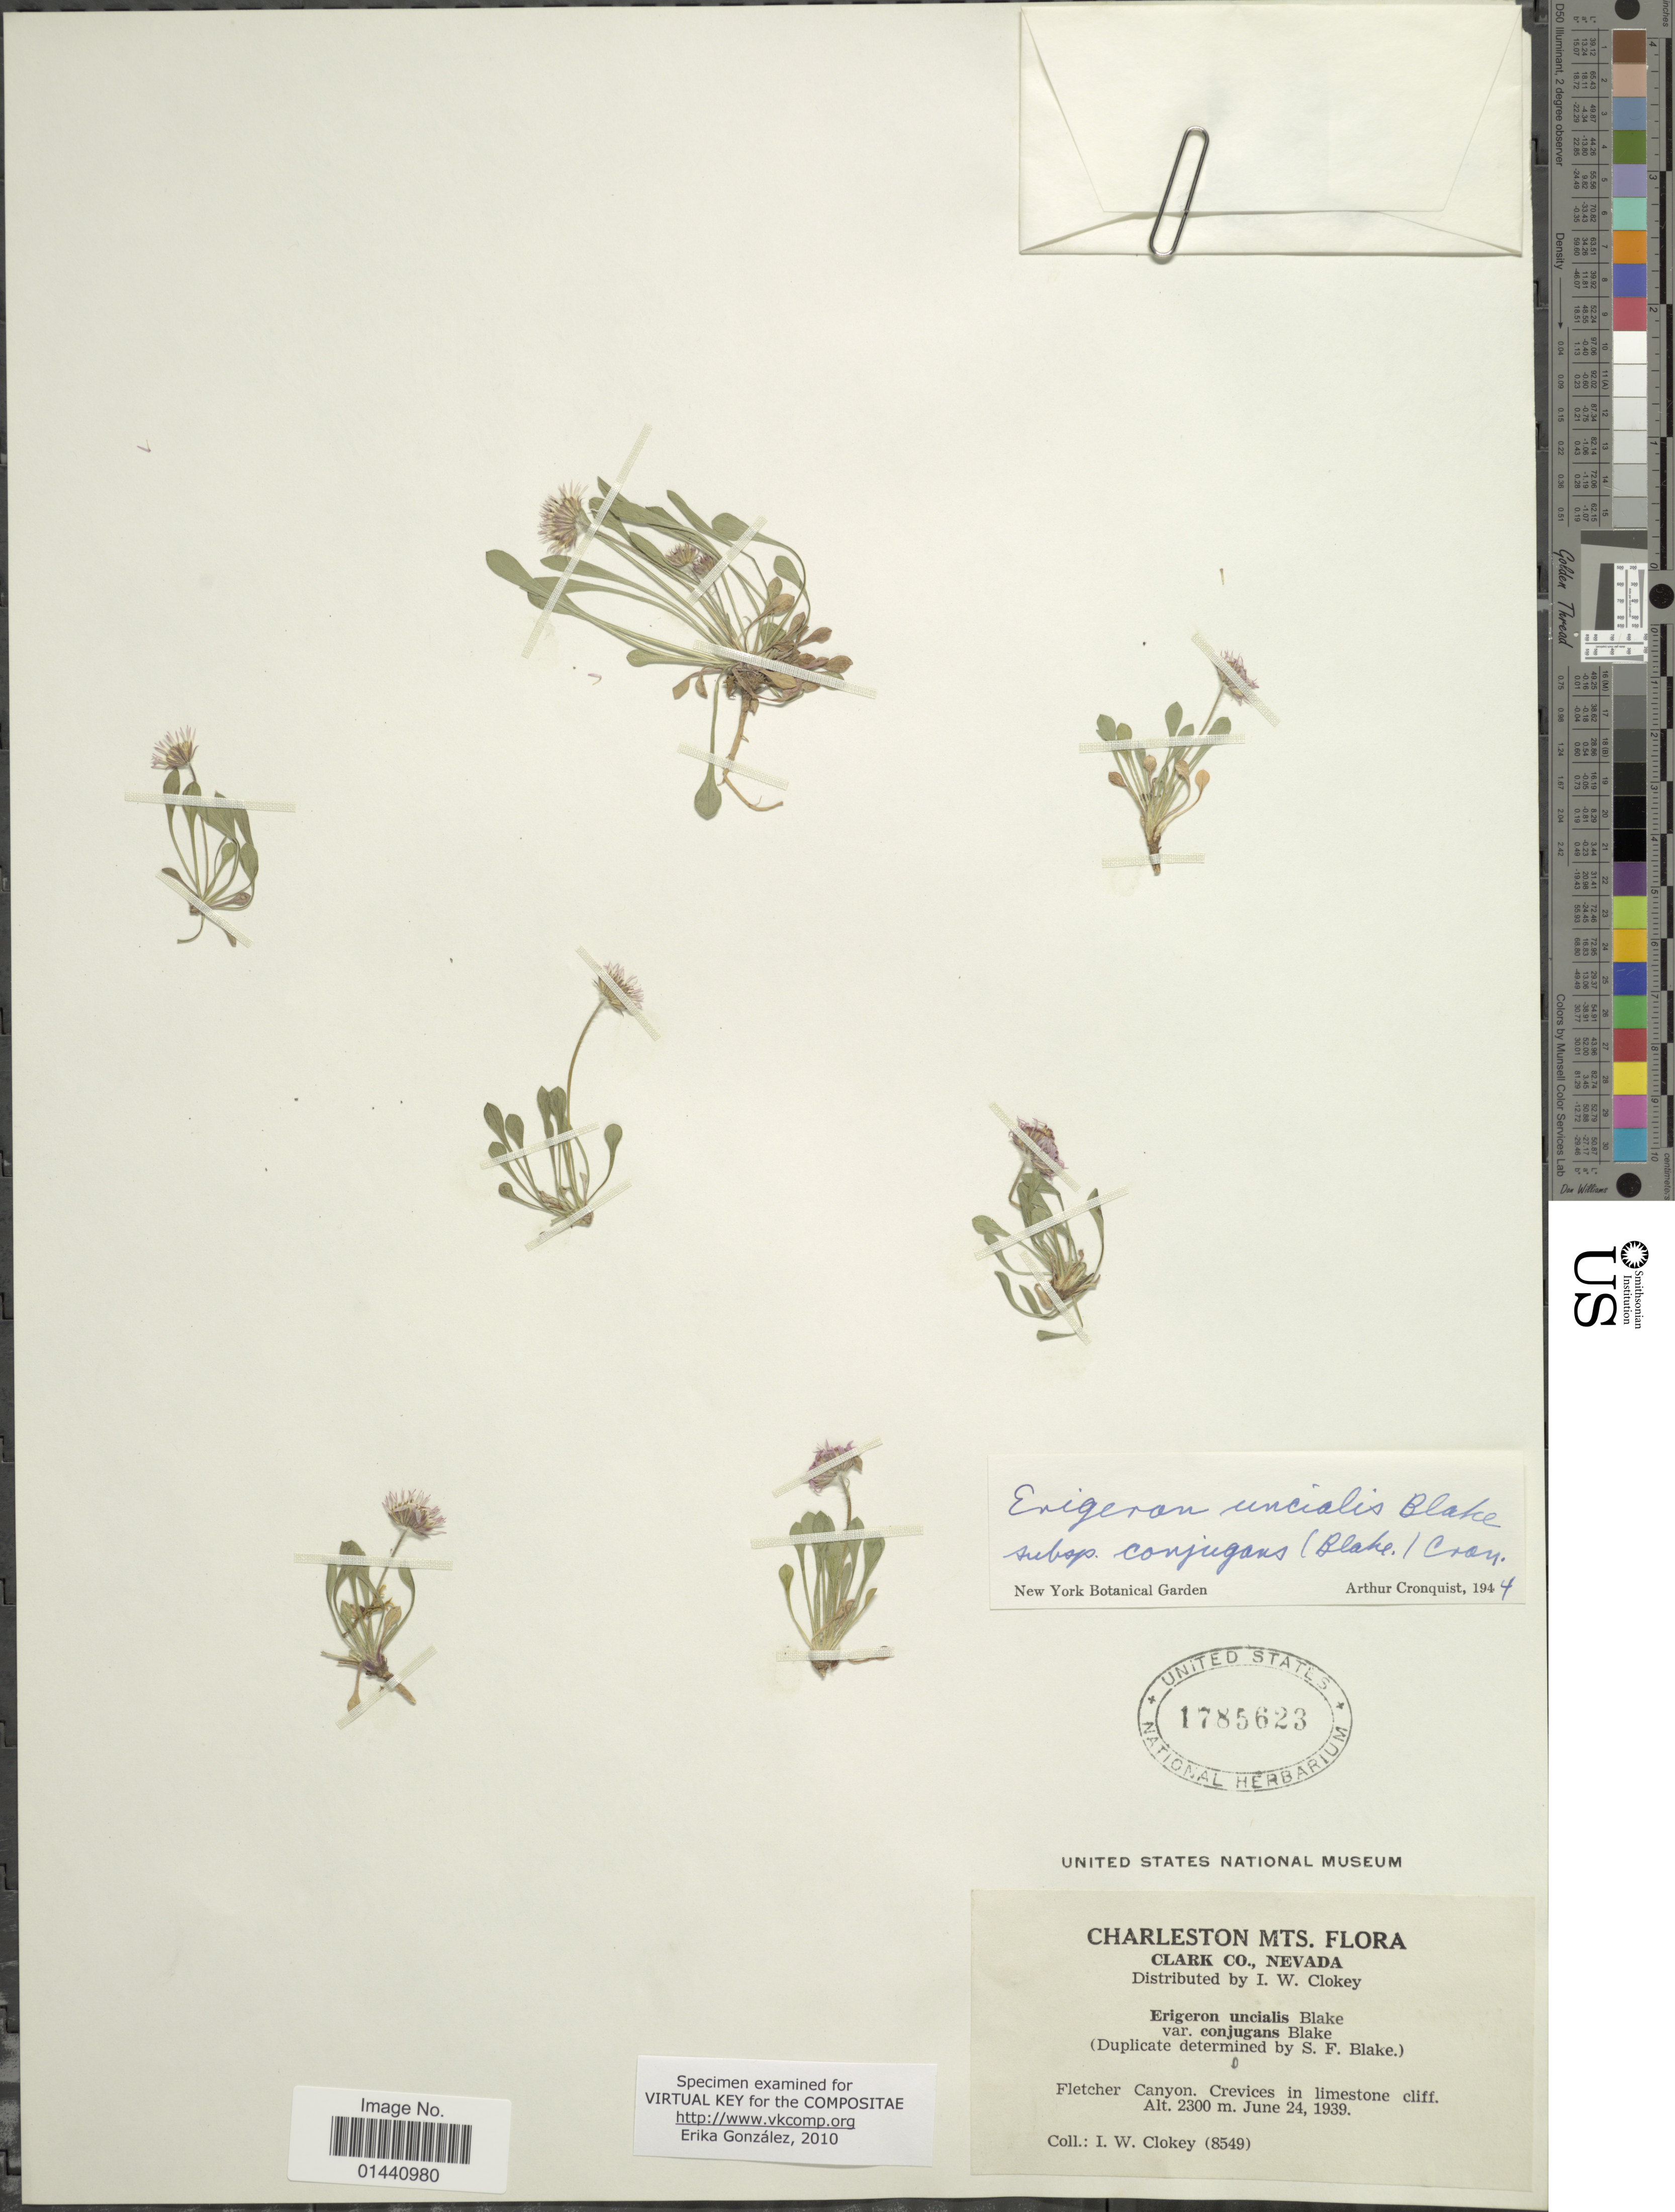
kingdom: Plantae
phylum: Tracheophyta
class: Magnoliopsida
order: Asterales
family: Asteraceae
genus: Erigeron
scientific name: Erigeron uncialis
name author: S.F. Blake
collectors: I. W. Clokey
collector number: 8549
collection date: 1939-06-24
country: United States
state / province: Nevada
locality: Charleston Mts., Clark Co., Fletches Canyon, crevices in limestone cliff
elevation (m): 2300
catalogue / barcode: US 1785623